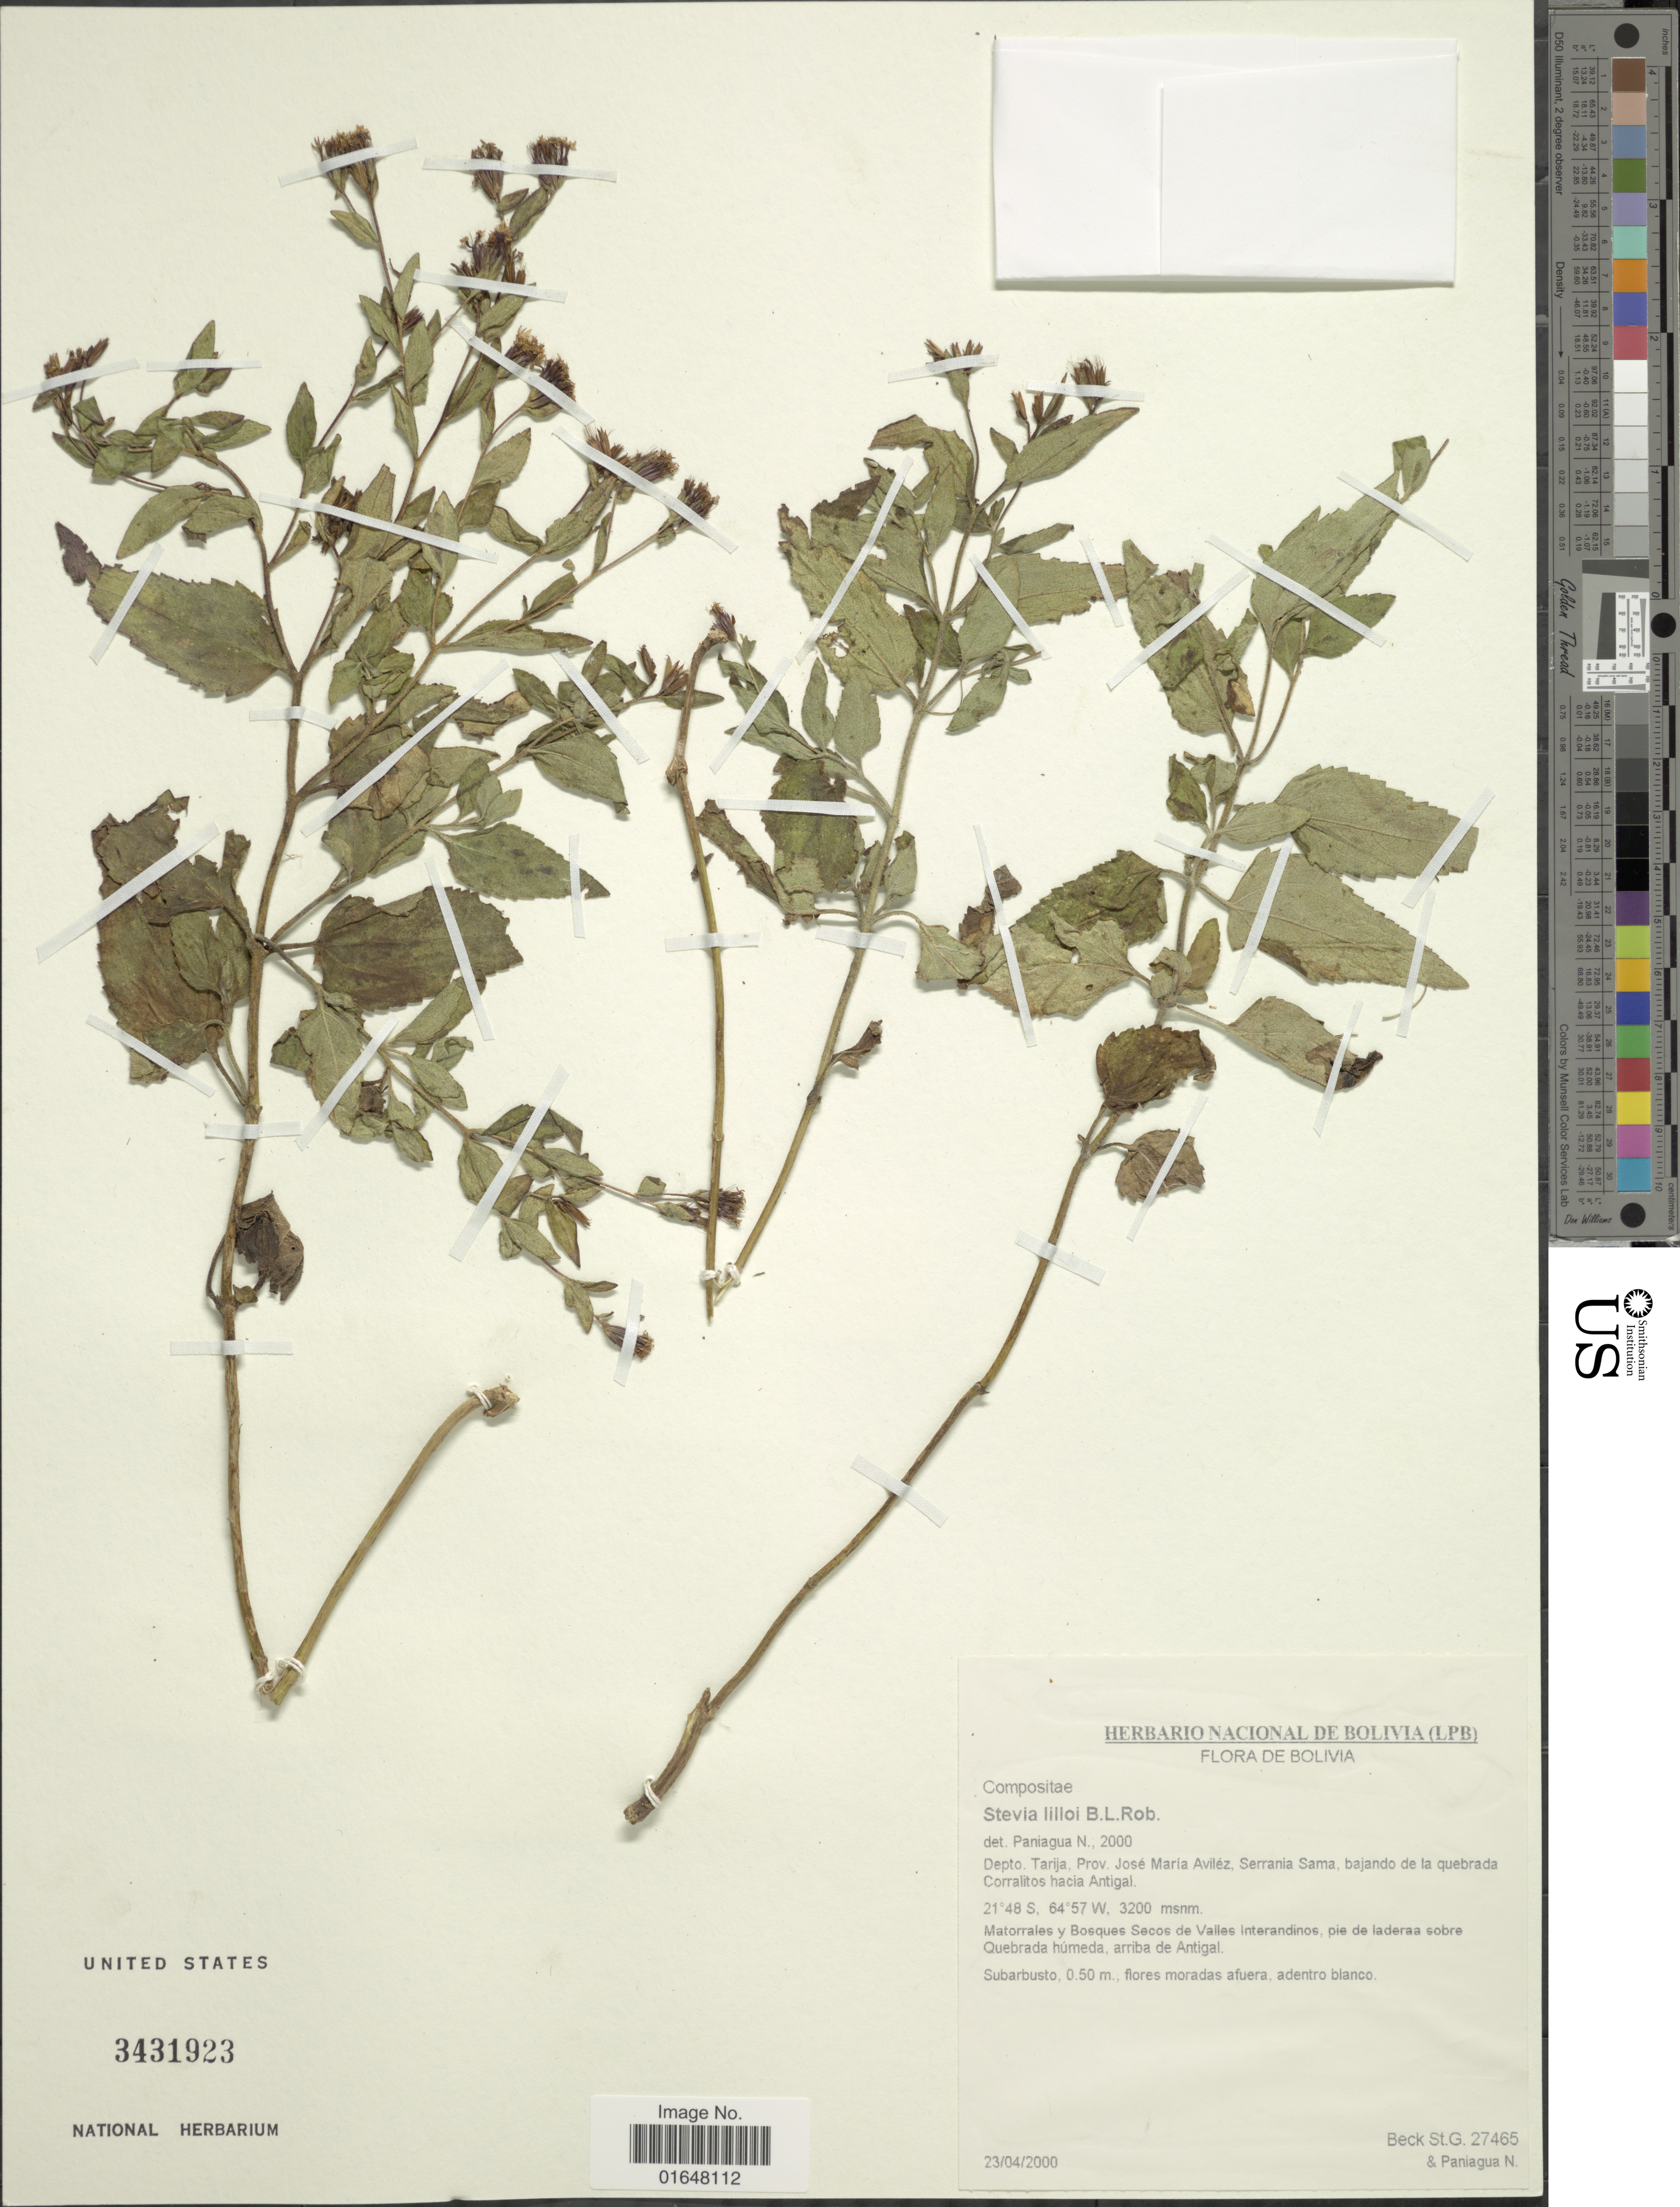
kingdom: Plantae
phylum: Tracheophyta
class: Magnoliopsida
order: Asterales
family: Asteraceae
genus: Stevia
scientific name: Stevia lilloi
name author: B.L. Rob.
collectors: S. G. Beck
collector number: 27465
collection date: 2000-04-23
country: Bolivia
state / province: Tarija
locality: Prov. Jose Maria Avilez, Serrania Sama, bajando de la quebrada Corralitos hacia Antigal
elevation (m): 3200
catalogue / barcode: US 3431923